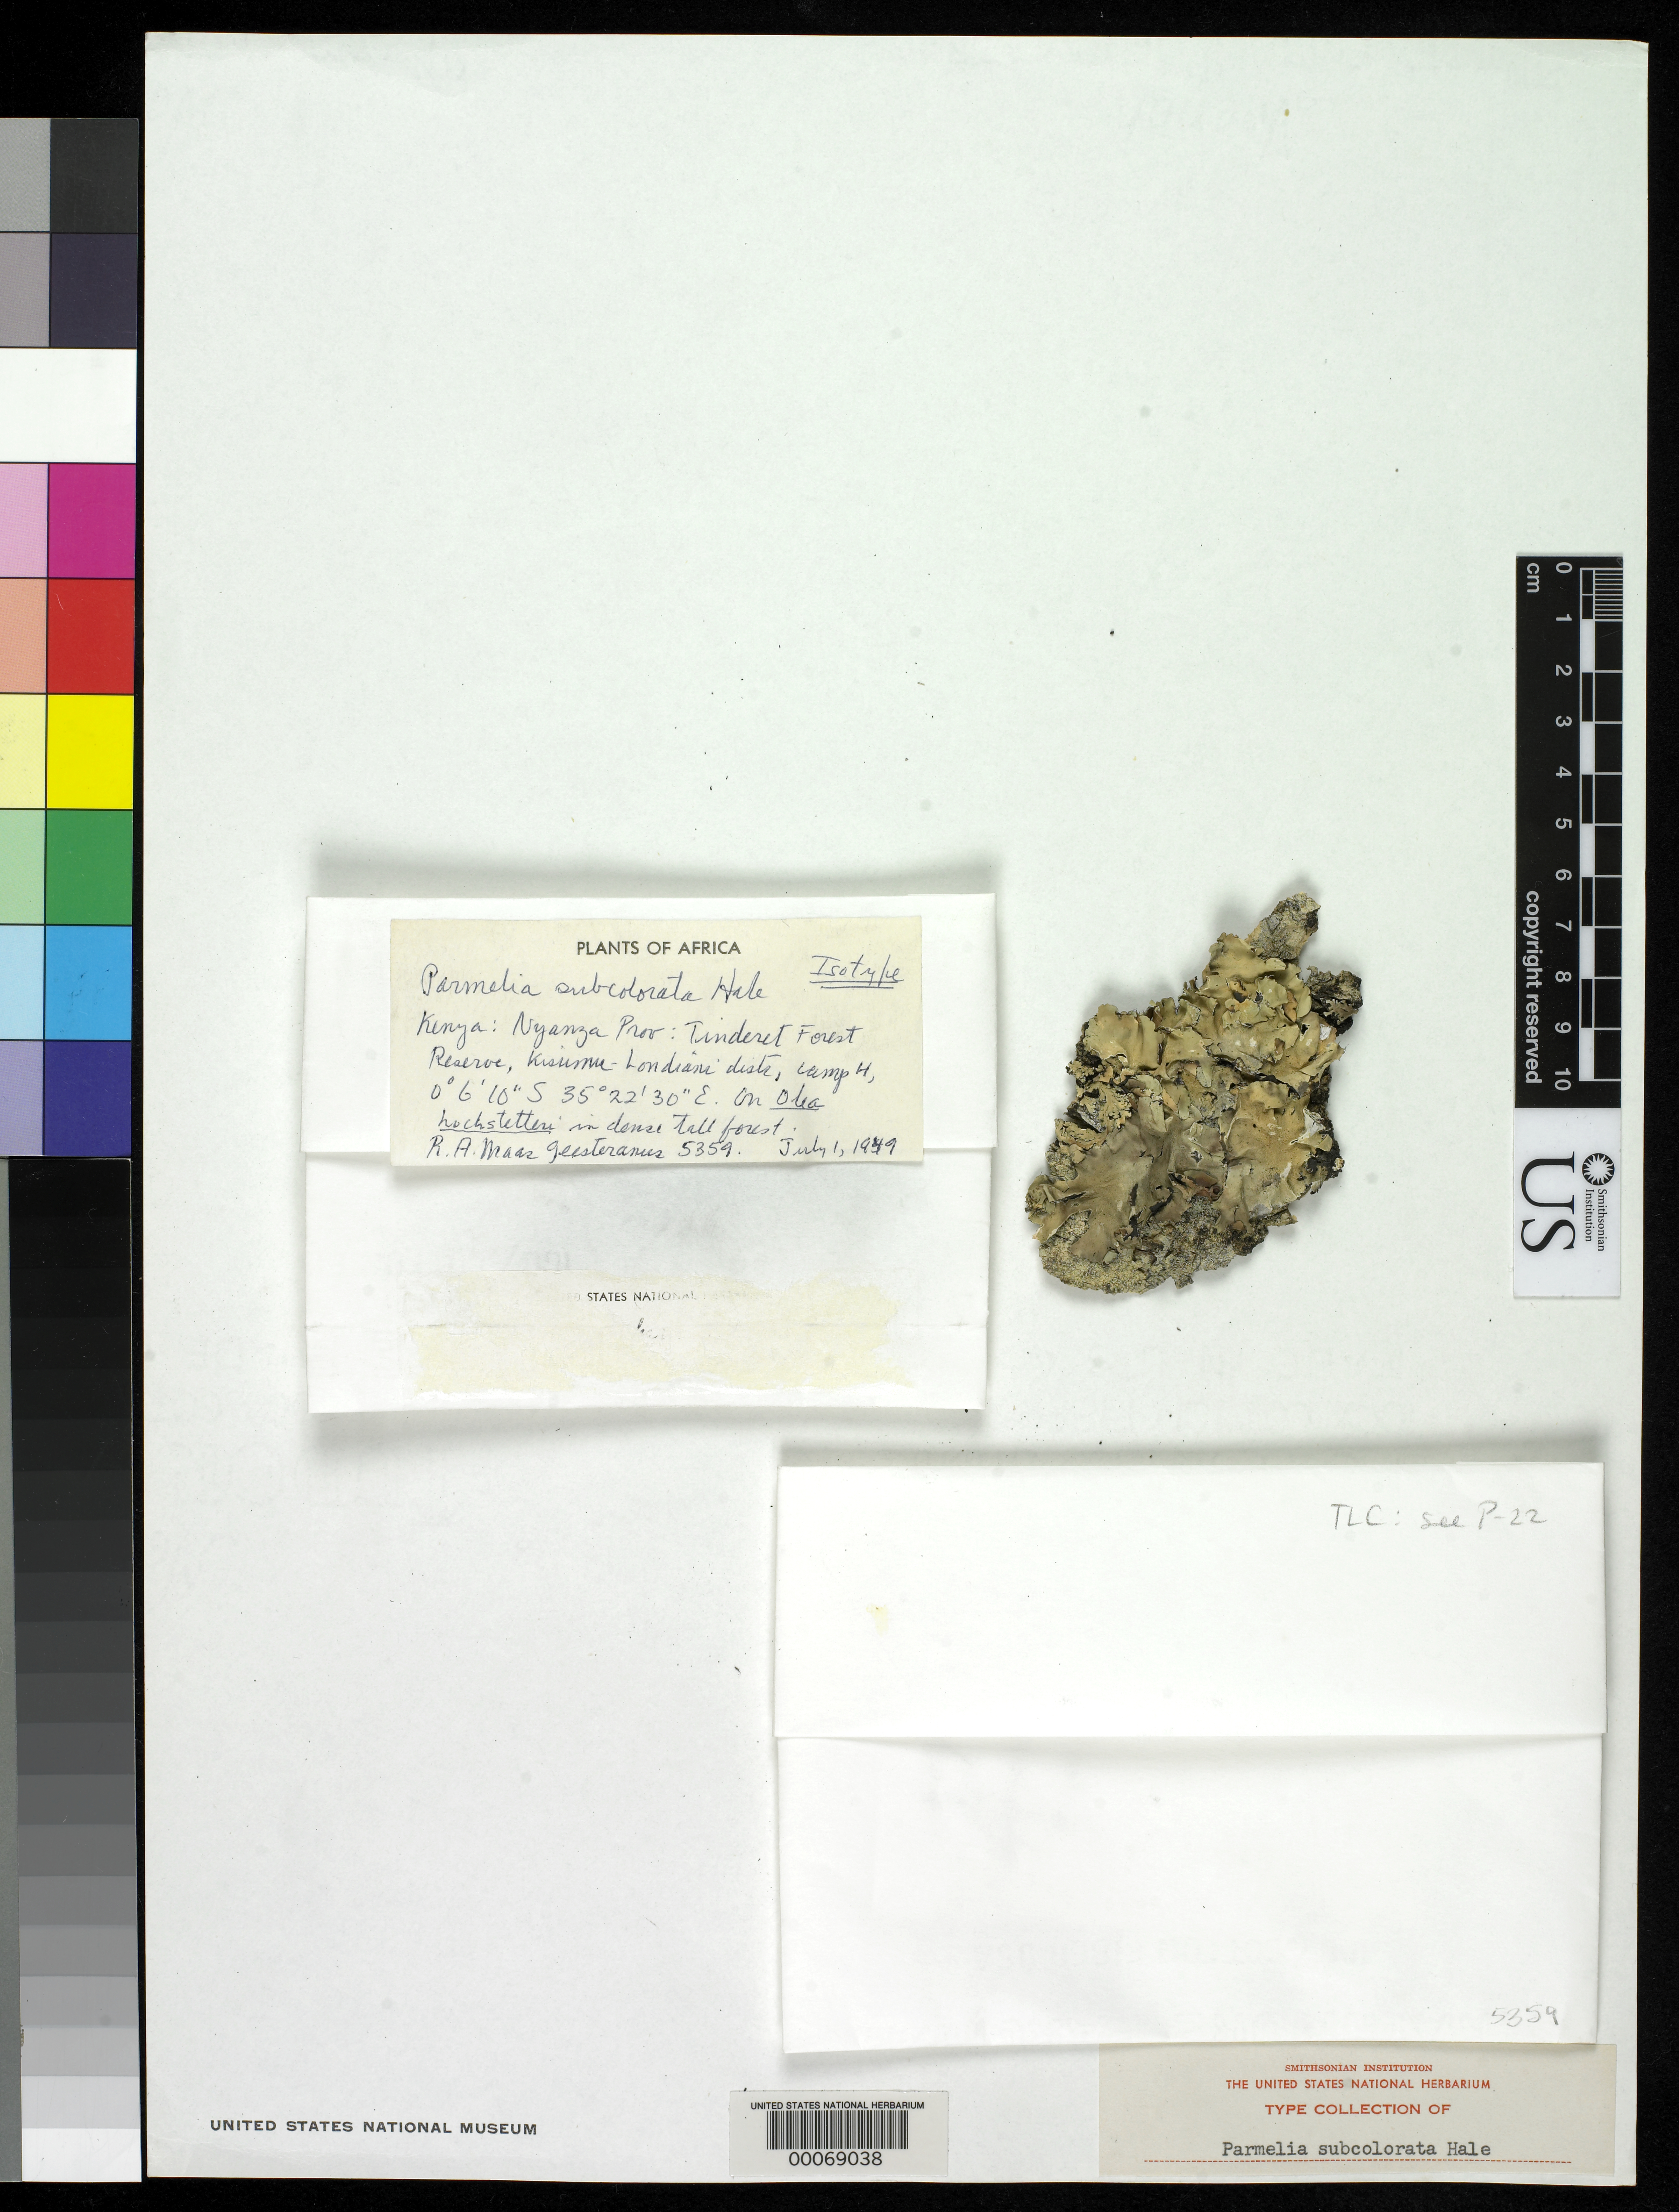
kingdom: Fungi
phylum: Ascomycota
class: Lecanoromycetes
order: Lecanorales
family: Parmeliaceae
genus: Parmelia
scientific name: Parmelia subcolorata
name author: Hale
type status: Isotype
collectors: R. A. Maas Geesteranus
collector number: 5359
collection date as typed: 01 Jul 1949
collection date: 1949-07-01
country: Kenya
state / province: Kericho / Nandi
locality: Tinderet Forest Reserve, Camp 4. Kisium-Londiani, Nyanza.